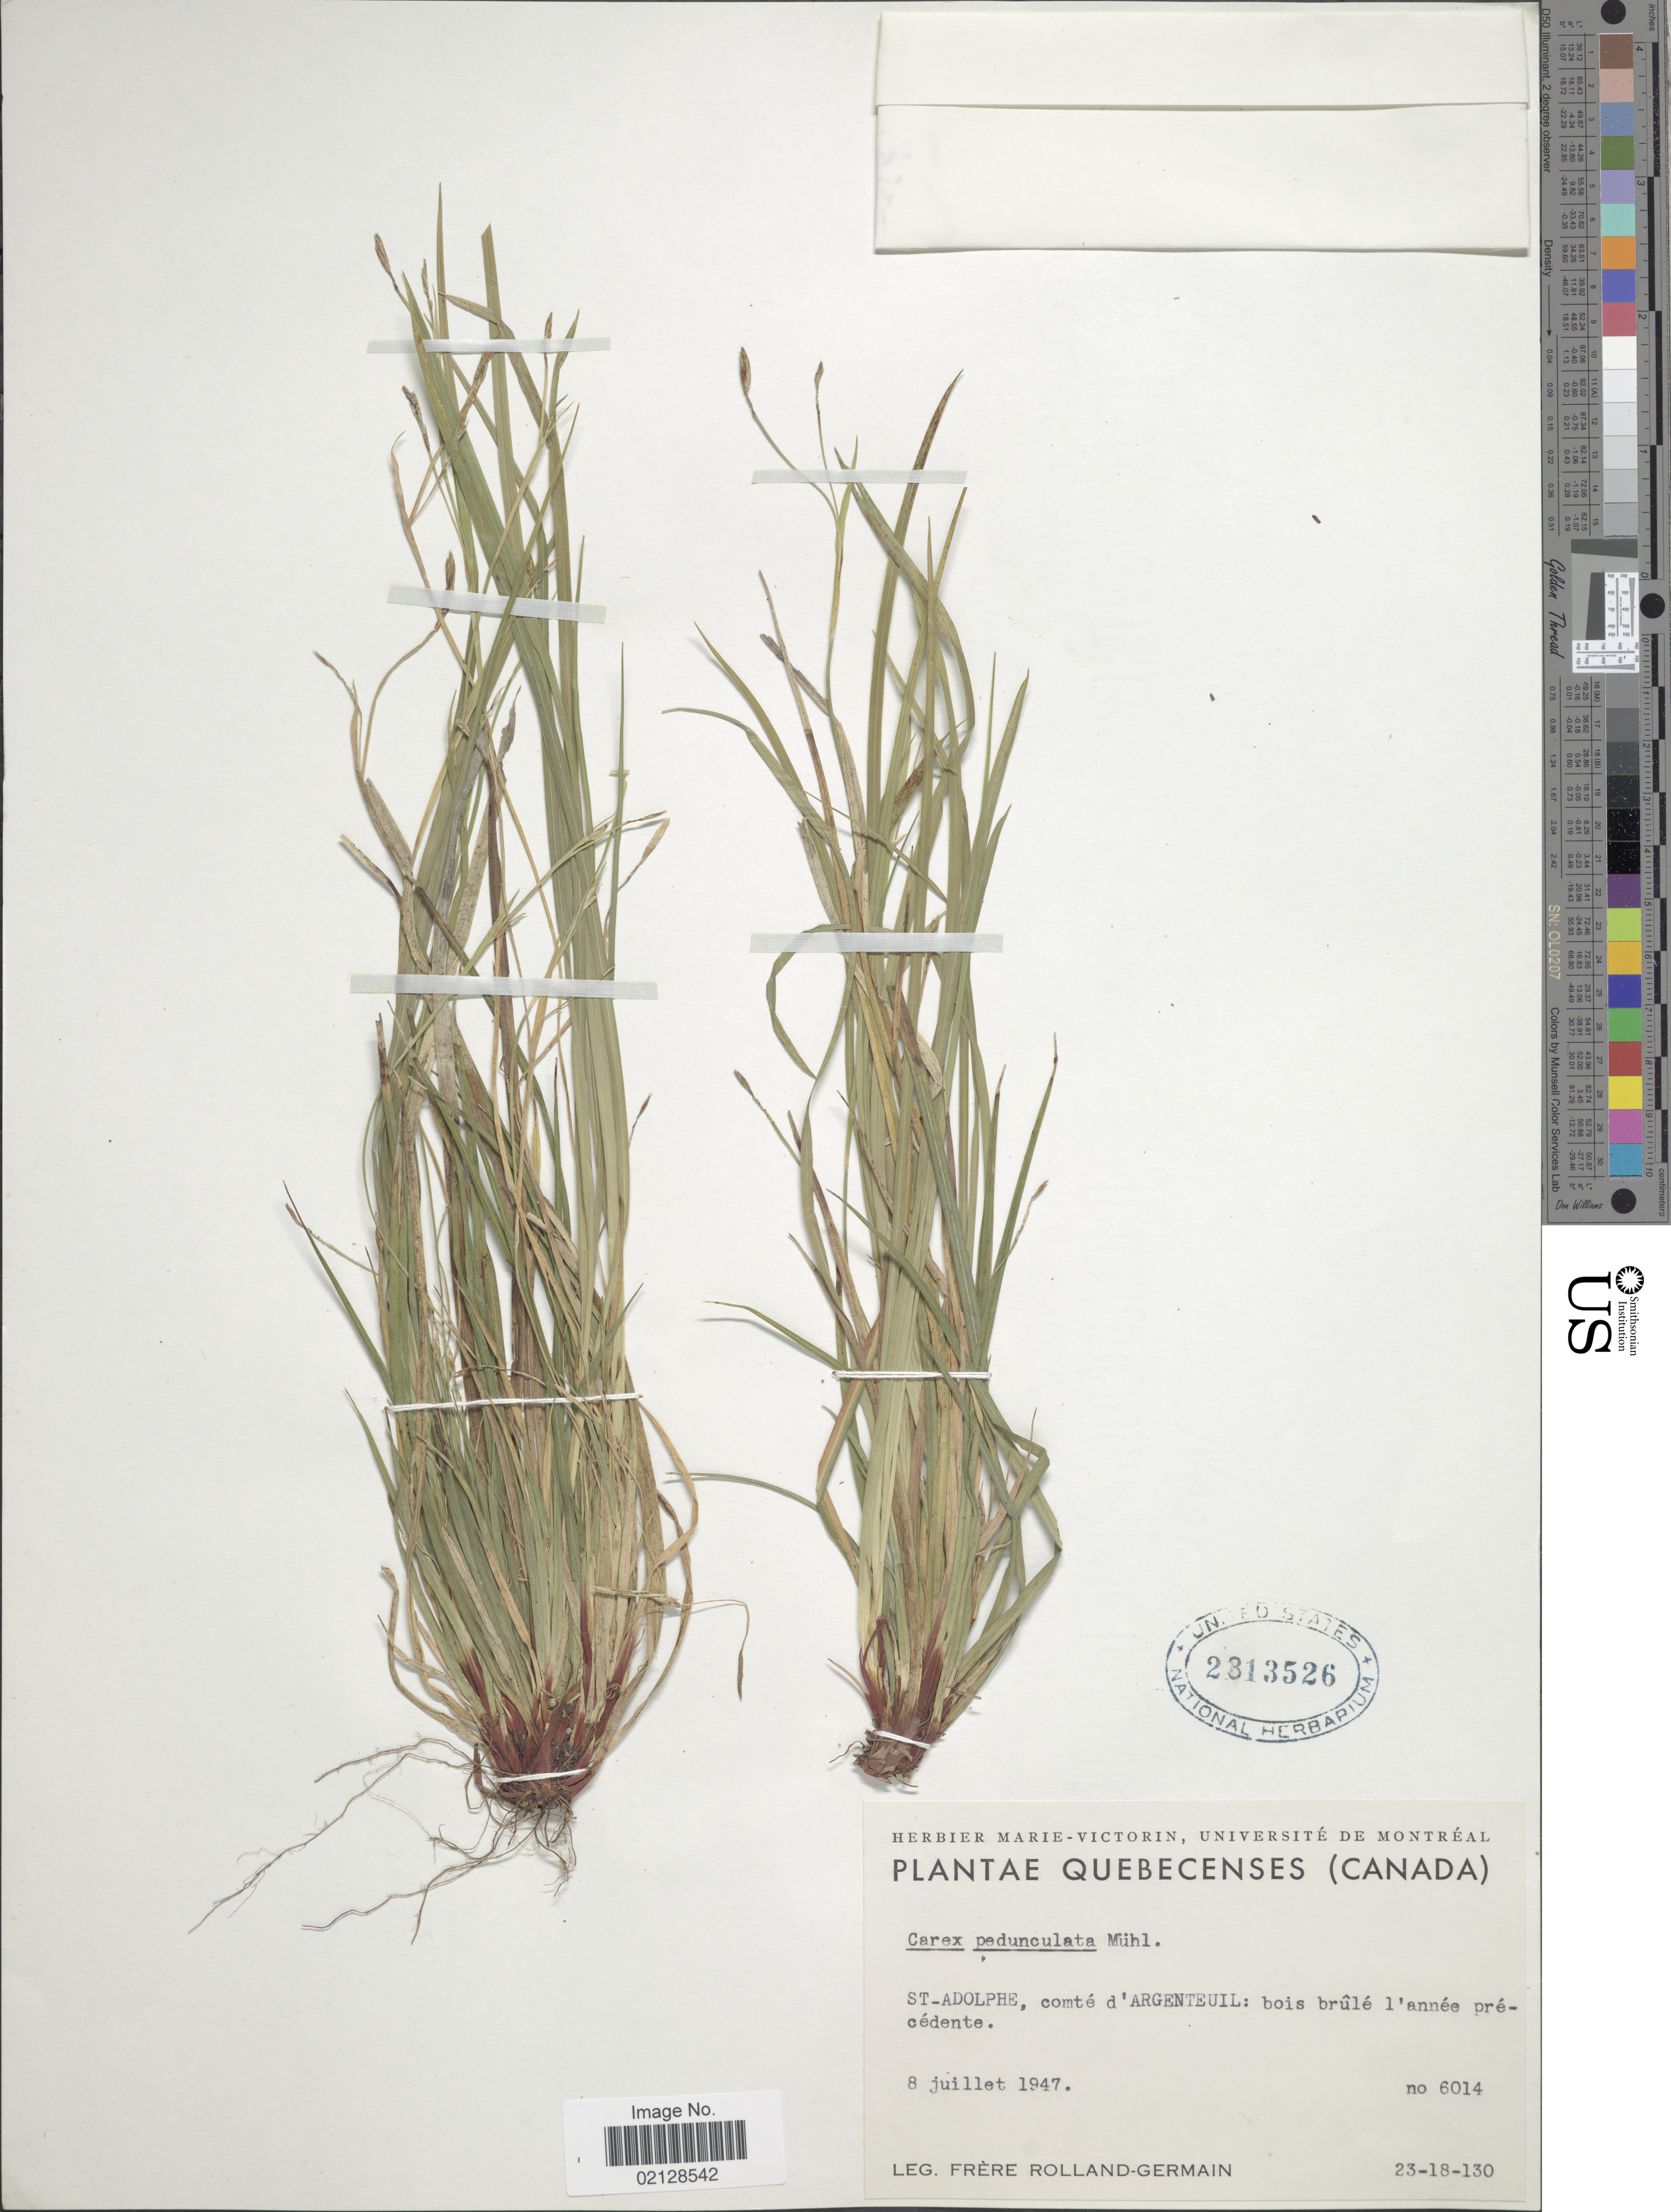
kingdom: Plantae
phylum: Tracheophyta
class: Liliopsida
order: Poales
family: Cyperaceae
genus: Carex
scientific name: Carex pedunculata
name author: Muhl. ex Willd.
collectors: Rolland-Germain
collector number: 6014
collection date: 1947-07-08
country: Canada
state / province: Quebec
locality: St-Adolphe, comte d'Argenteuil: bois brule l' annee precedente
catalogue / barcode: US 2313526